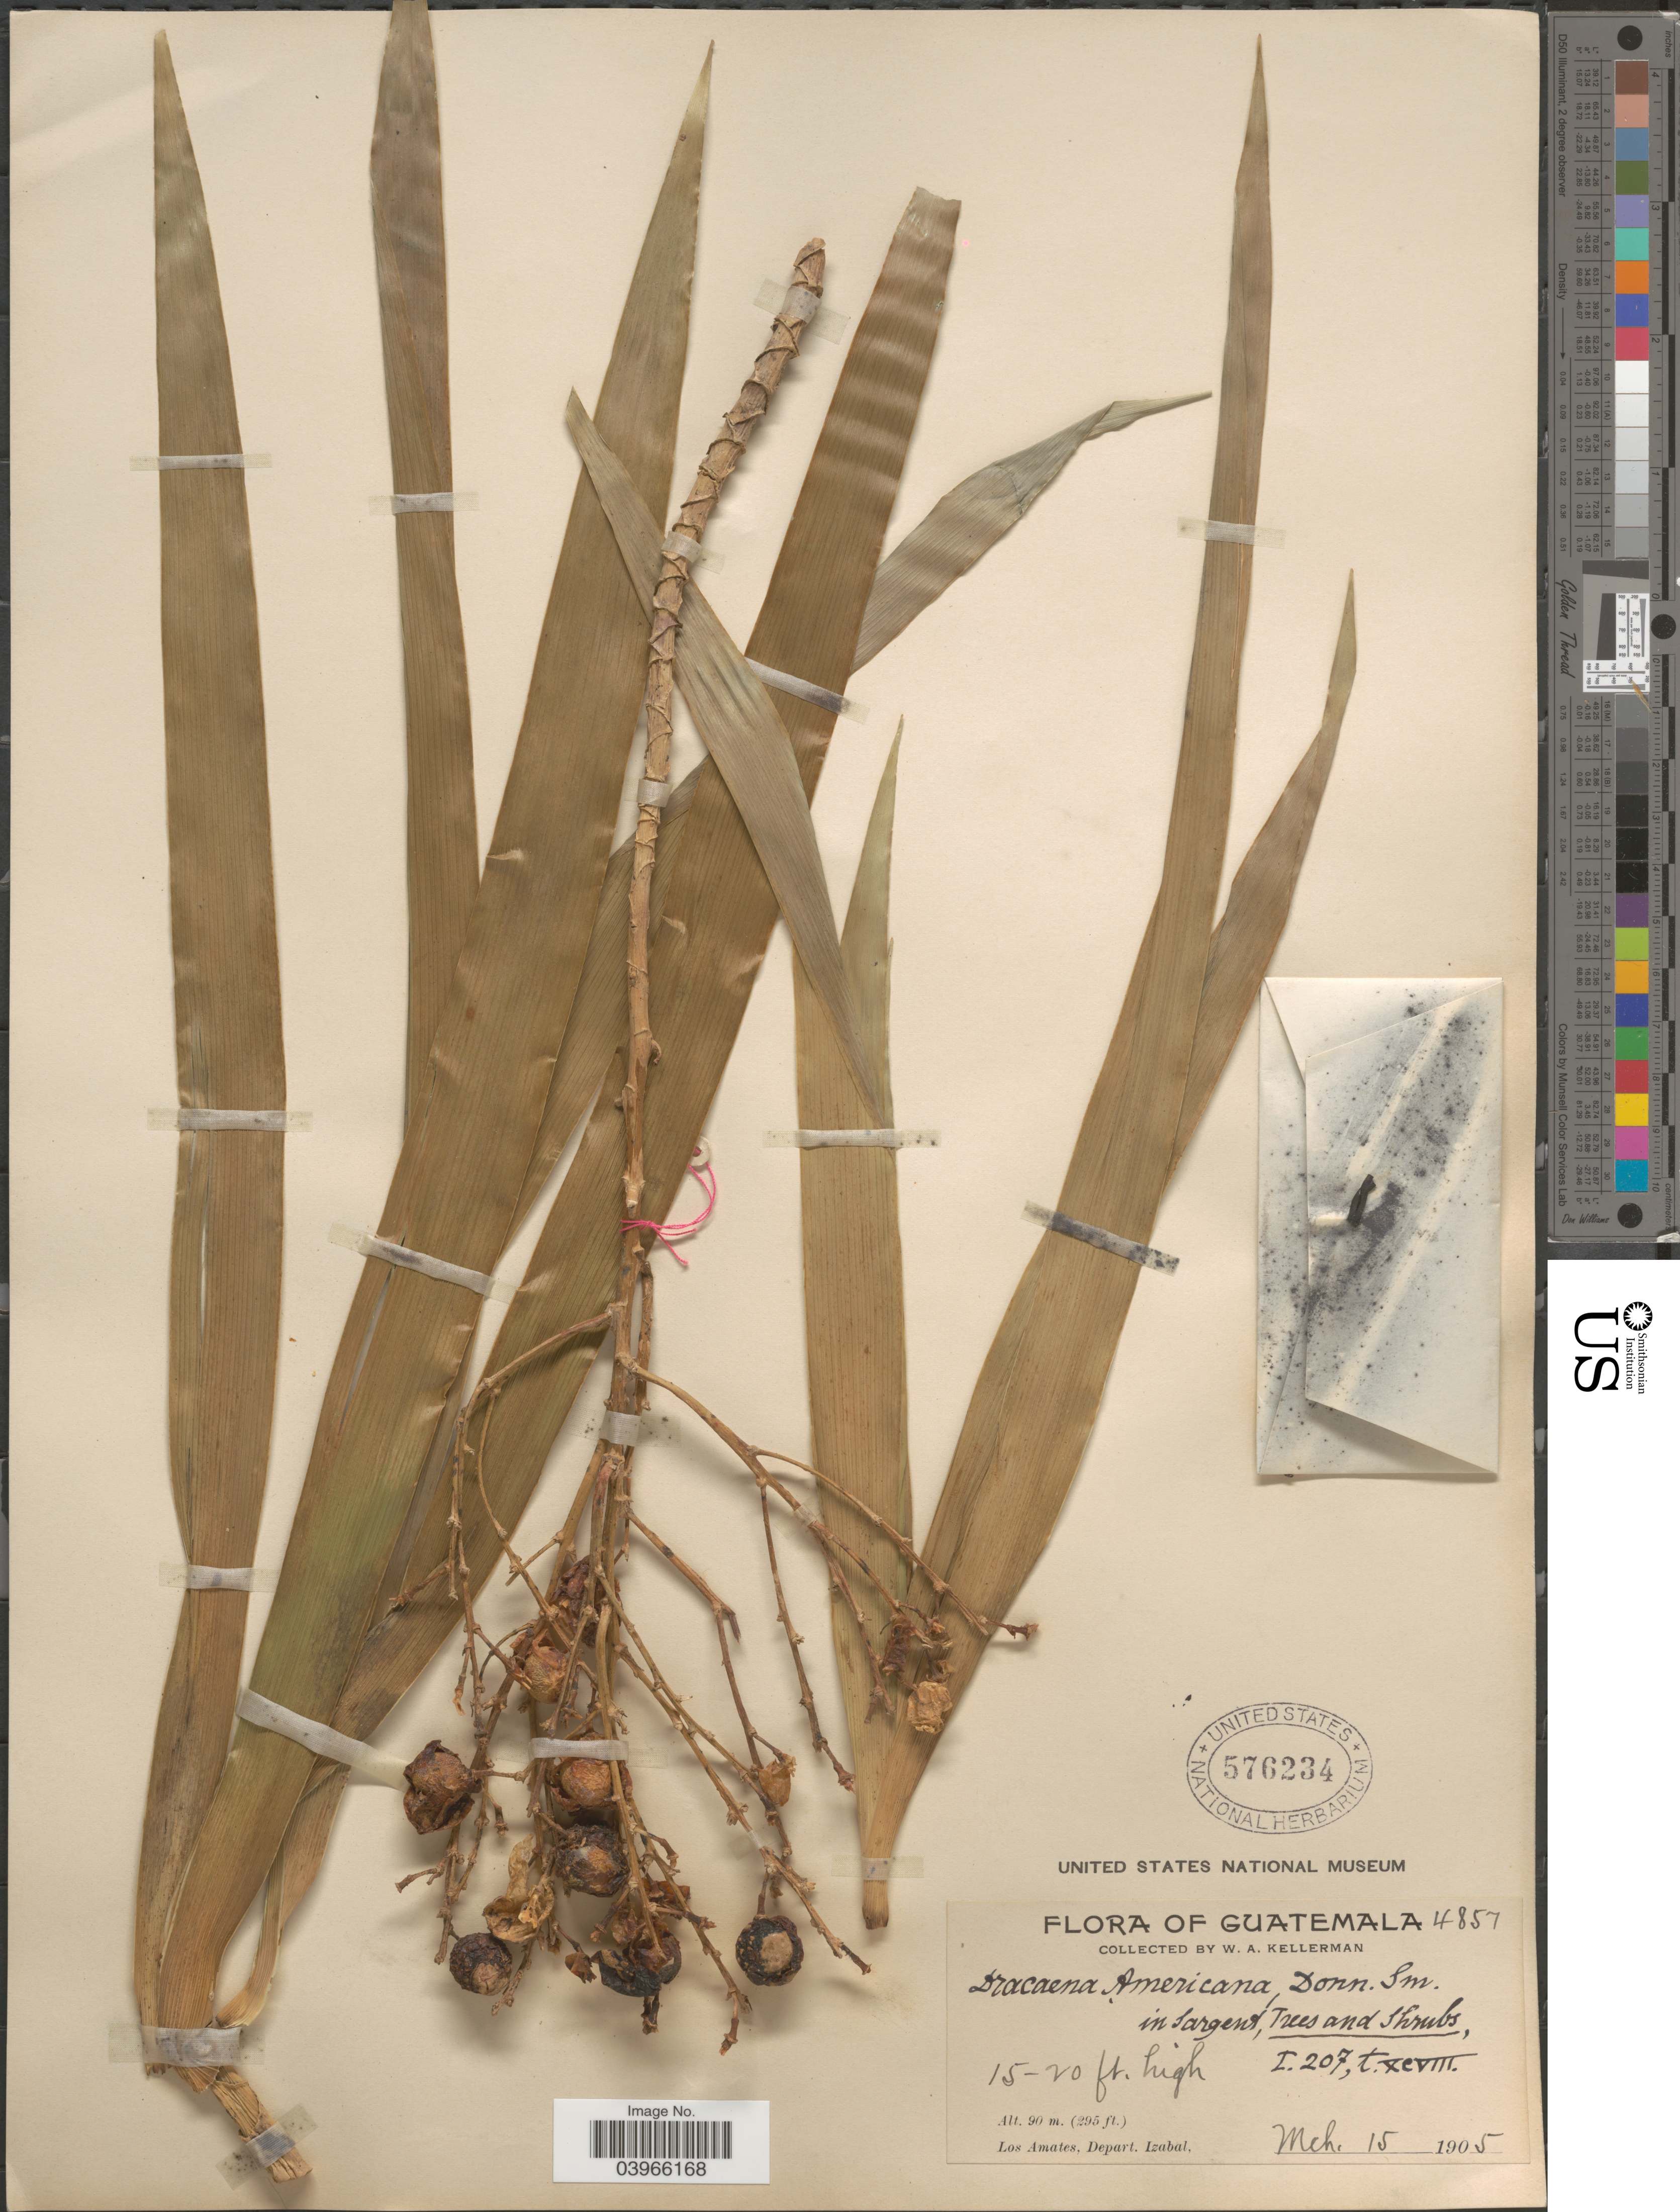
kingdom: Plantae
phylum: Tracheophyta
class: Liliopsida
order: Asparagales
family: Asparagaceae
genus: Dracaena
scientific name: Dracaena americana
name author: Donn. Sm. in Sarg.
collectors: W. Kellerman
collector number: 4857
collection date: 1905-03-15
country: Guatemala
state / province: Izabal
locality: Los Amates, Depart. Izabal.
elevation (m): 90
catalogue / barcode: US 576234